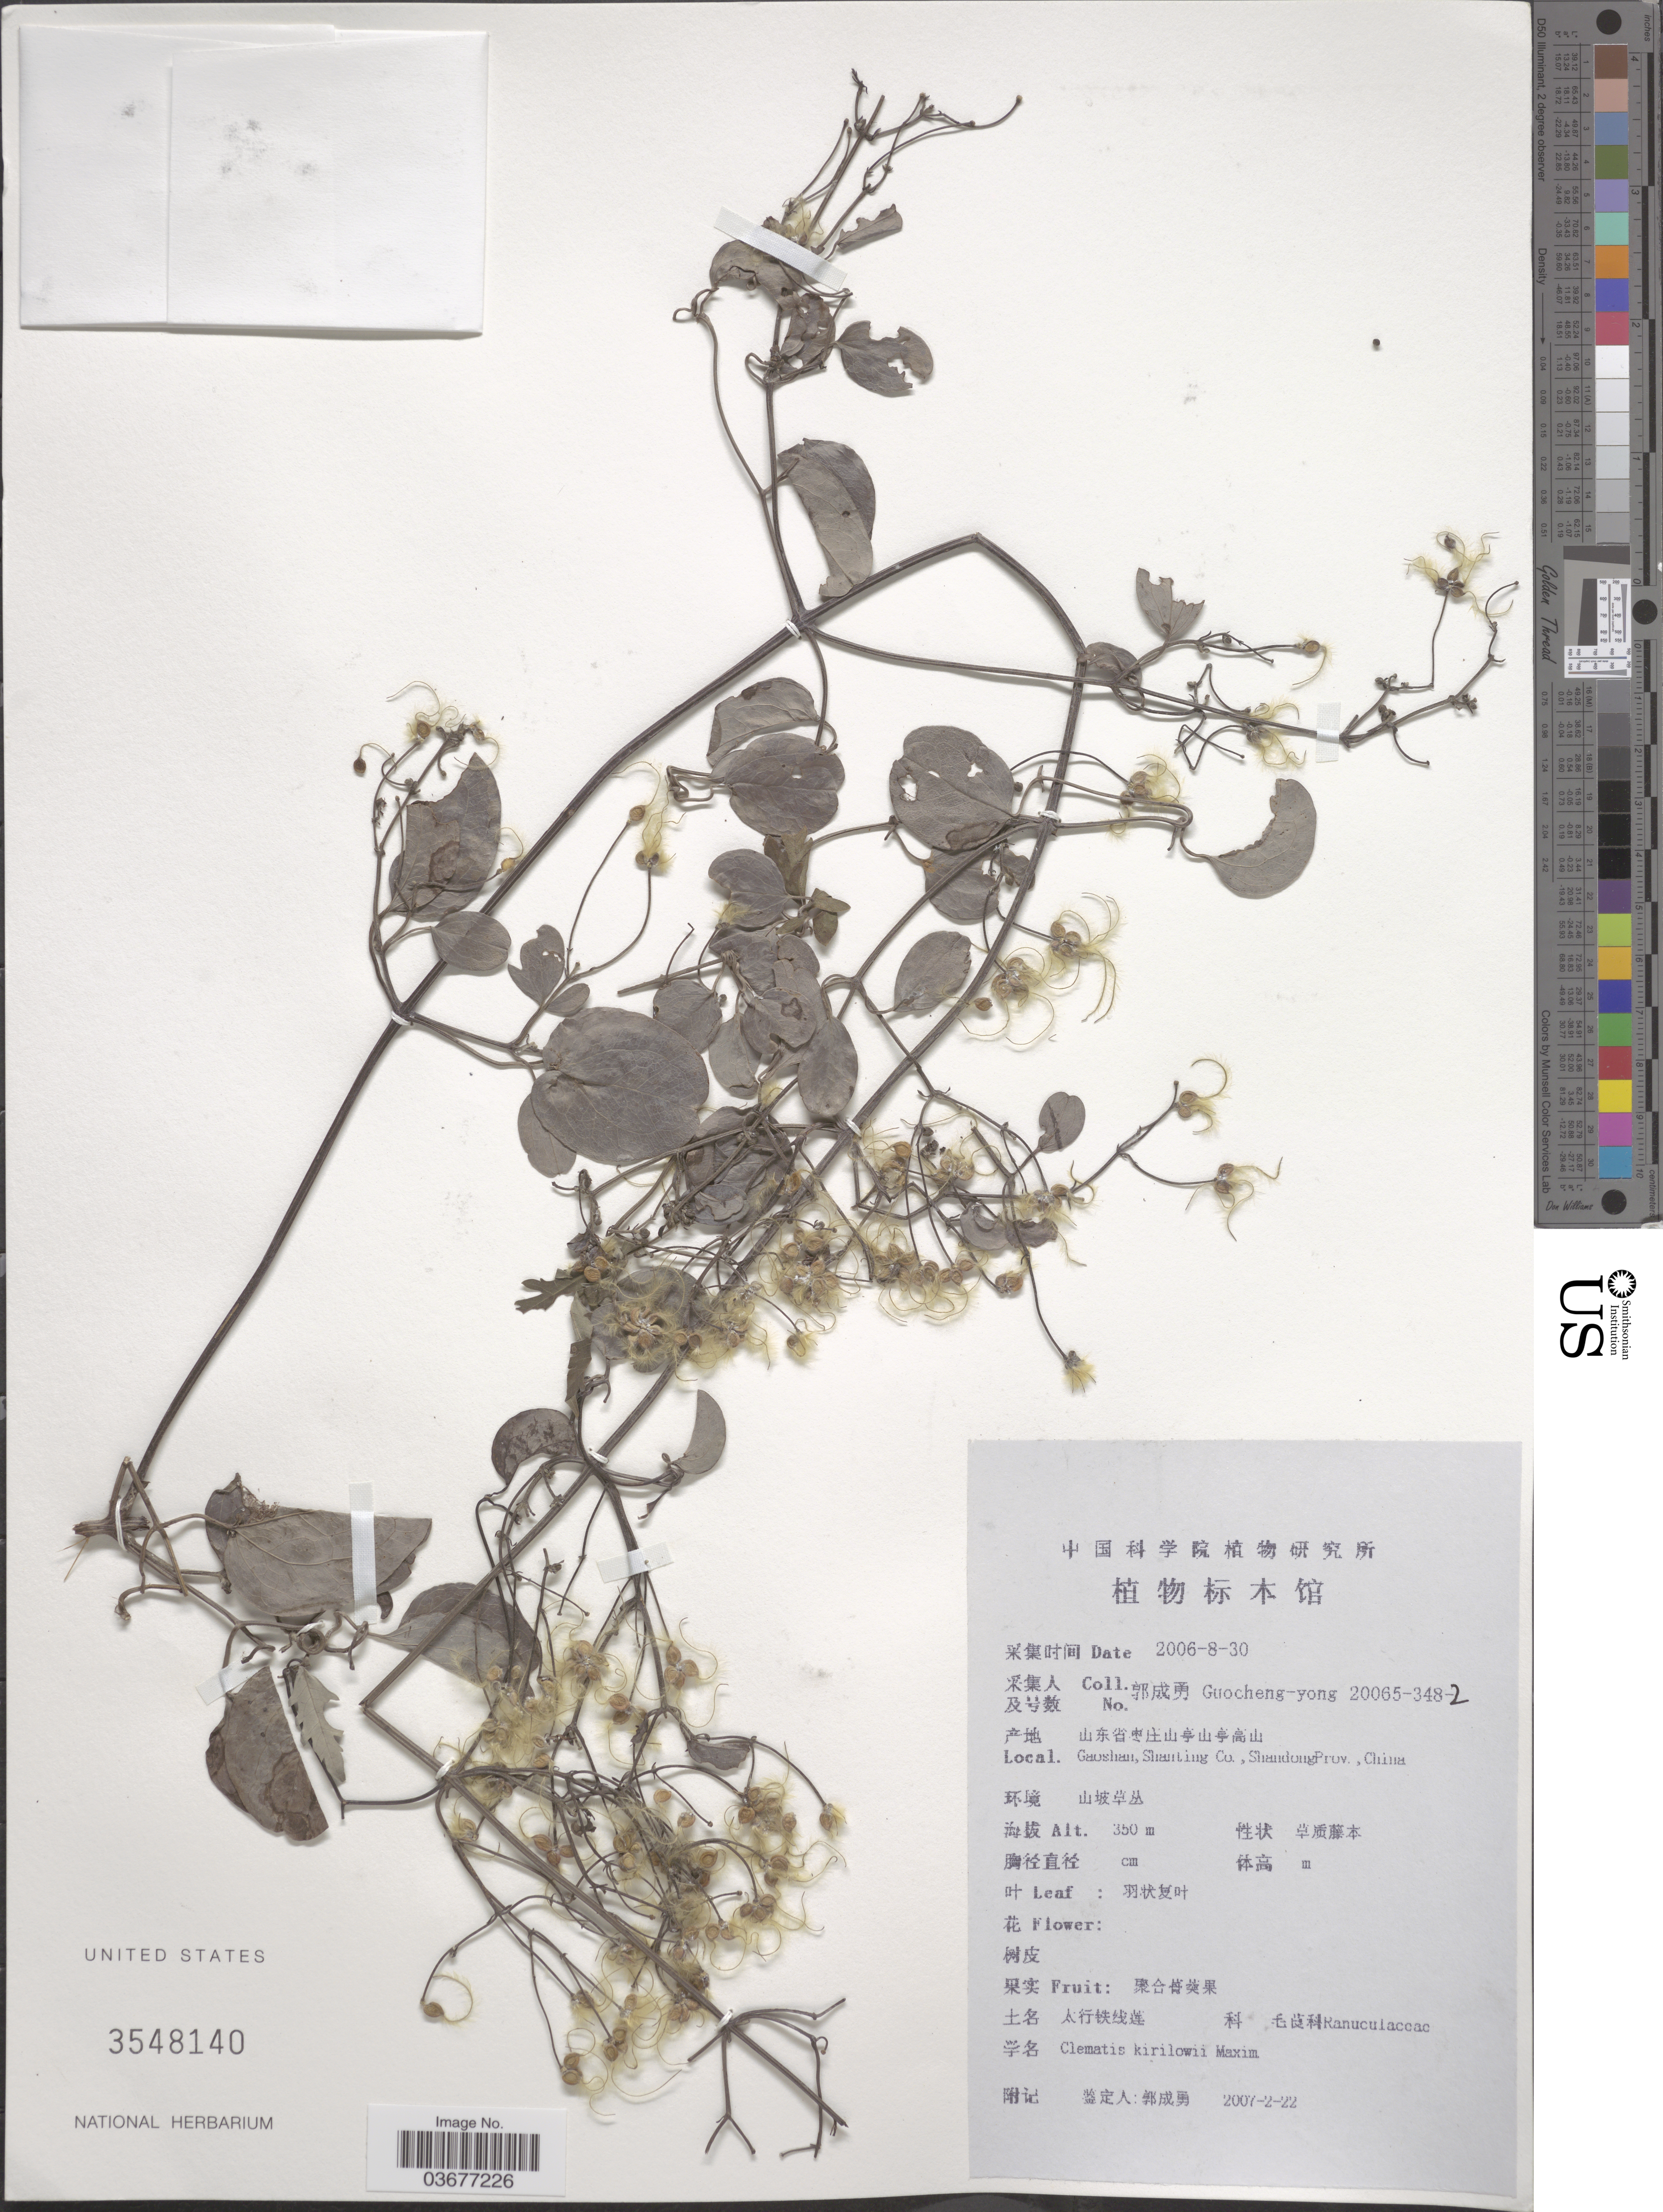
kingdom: Plantae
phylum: Tracheophyta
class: Magnoliopsida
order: Ranunculales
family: Ranunculaceae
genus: Clematis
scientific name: Clematis kirilowii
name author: Maxim.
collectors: Guo cheng-yong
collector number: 20065-348-2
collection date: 2006-08-30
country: China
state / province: Shandong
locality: Gaoshan, Shanting Co.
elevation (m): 350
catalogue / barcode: US 3548140